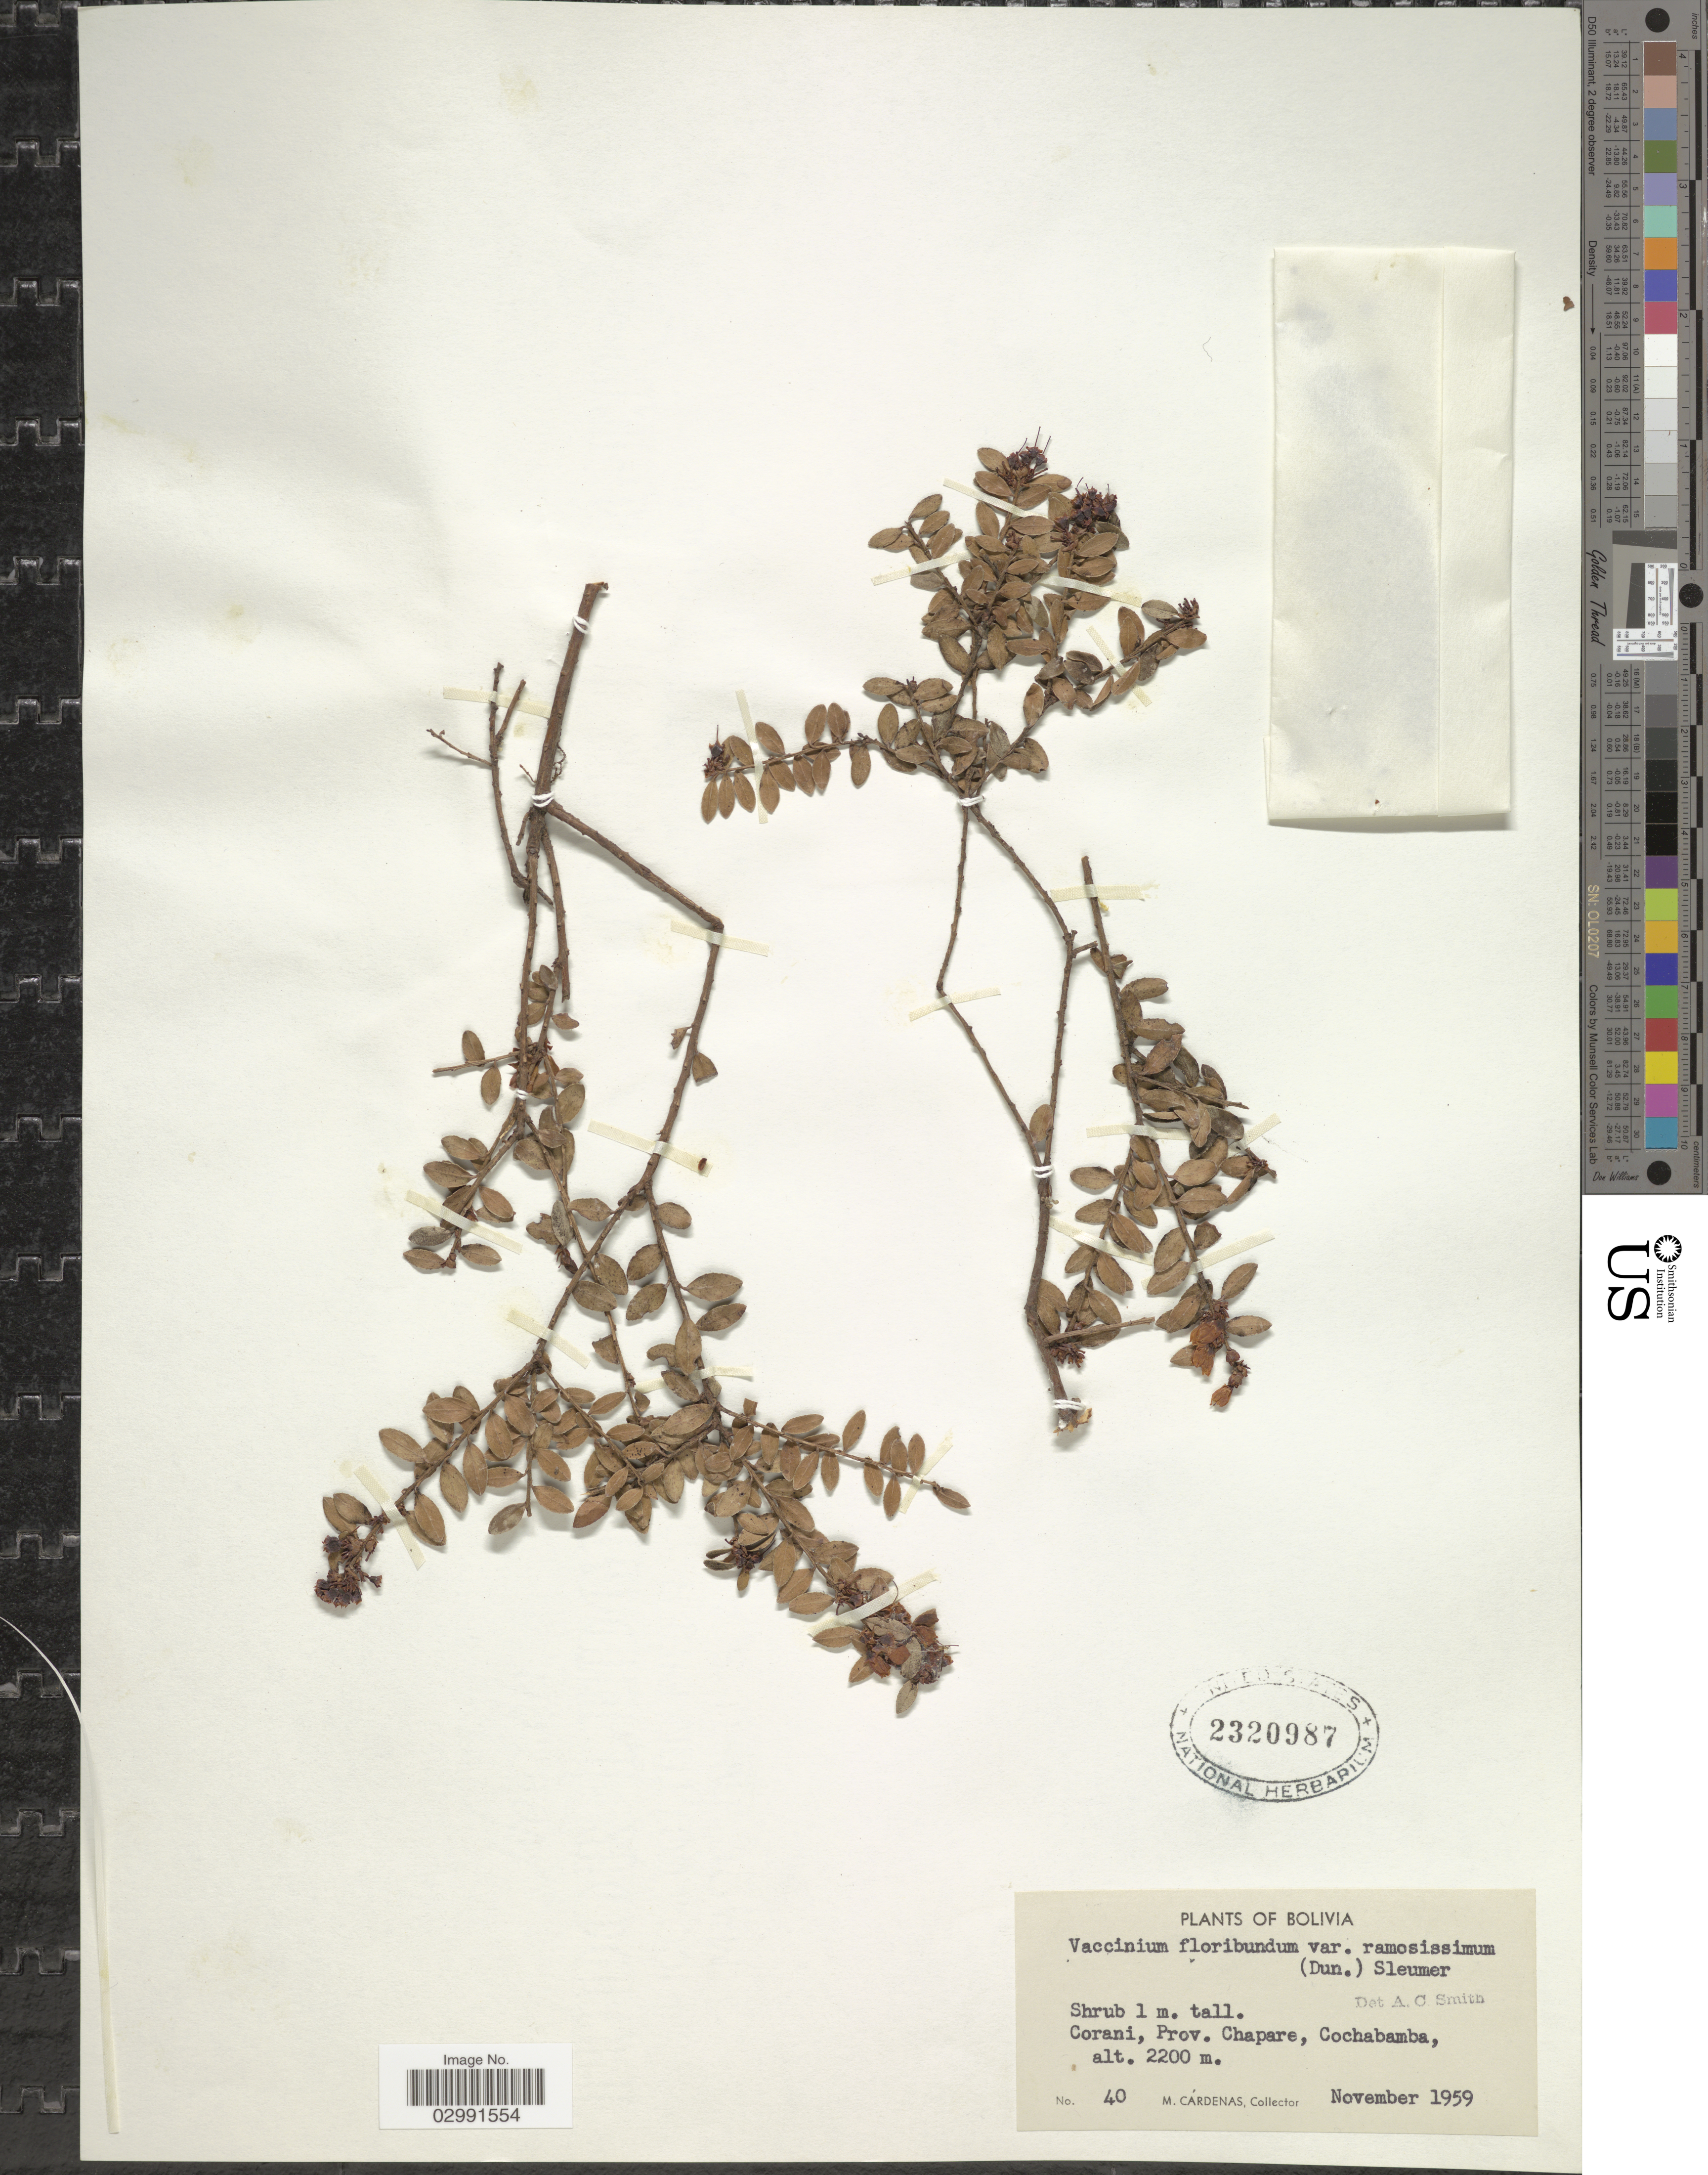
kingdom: Plantae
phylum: Tracheophyta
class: Magnoliopsida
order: Ericales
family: Ericaceae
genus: Vaccinium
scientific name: Vaccinium floribundum var. ramosissimum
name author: Kunth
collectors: M. Cárdenas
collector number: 40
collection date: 1959-11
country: Bolivia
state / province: Cochabamba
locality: Corani, Prov. Chapare.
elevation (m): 2200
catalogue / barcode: US 2320987